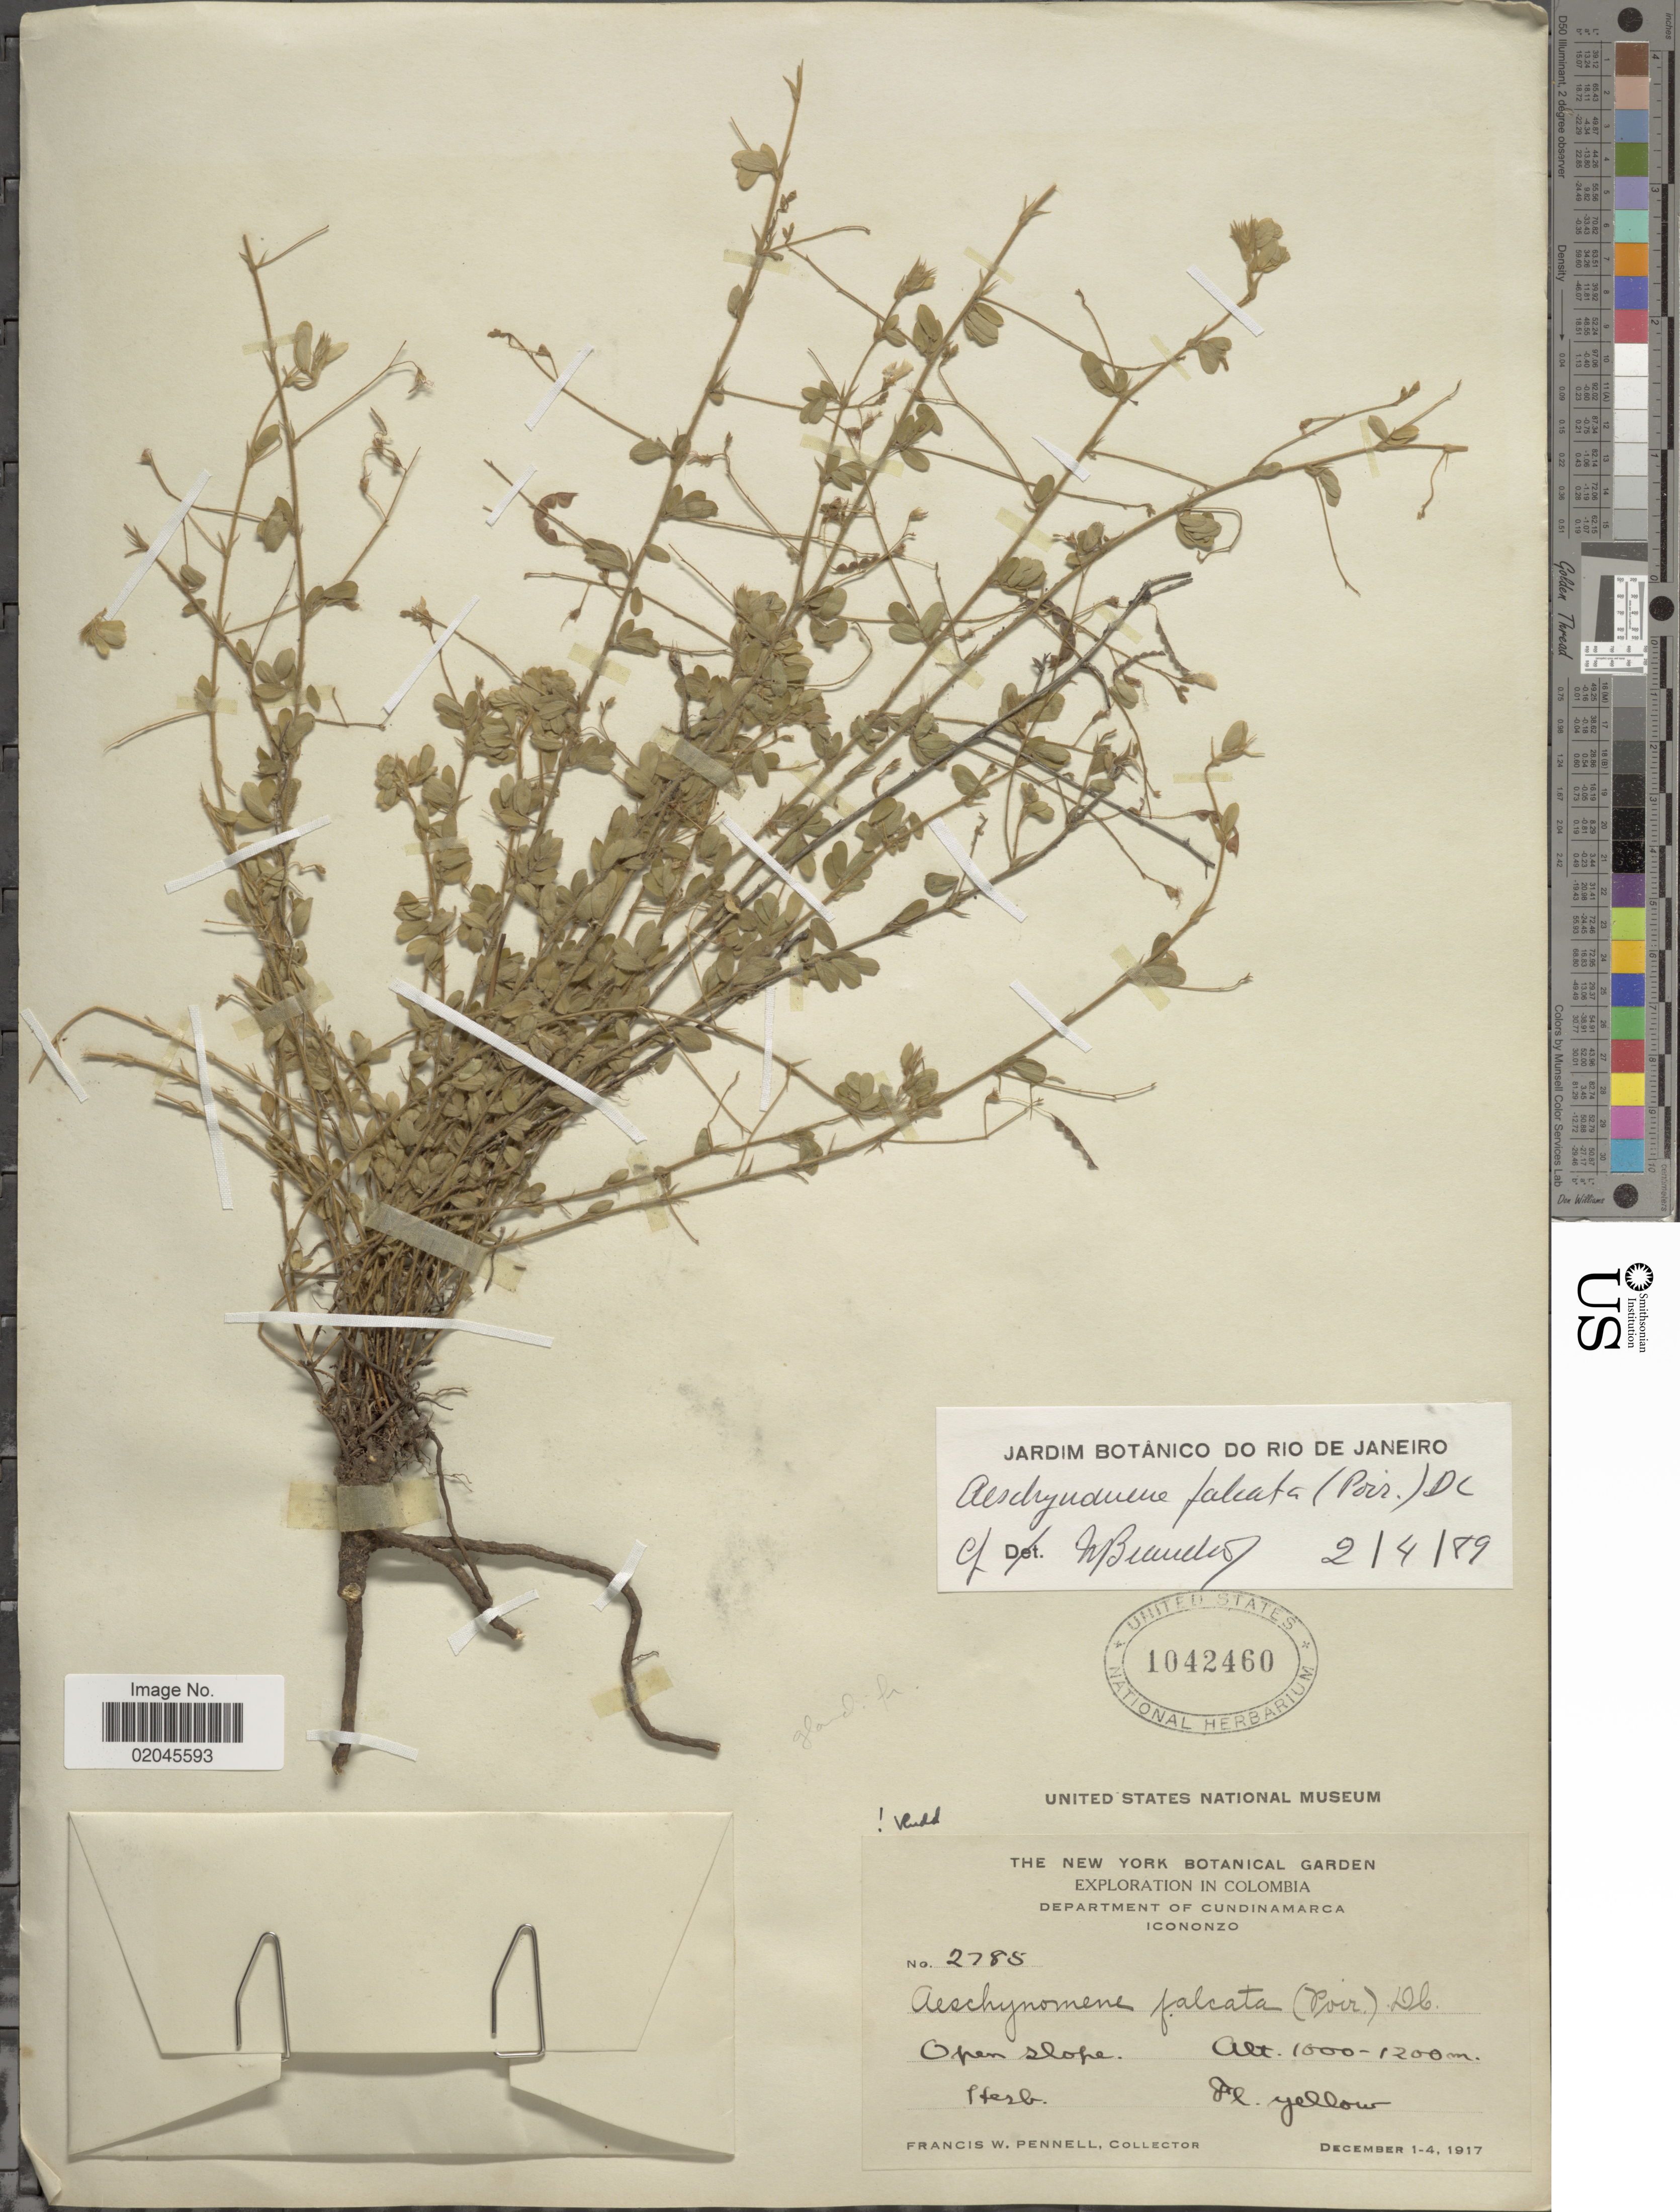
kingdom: Plantae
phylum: Tracheophyta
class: Magnoliopsida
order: Fabales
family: Fabaceae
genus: Aeschynomene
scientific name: Aeschynomene falcata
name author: (Poir.) DC.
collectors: F. W. Pennell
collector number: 2785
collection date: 1917-12-01/1917-12-04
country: Colombia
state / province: Cundinamarca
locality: Icononzo, open slope.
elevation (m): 1000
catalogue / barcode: US 1042460